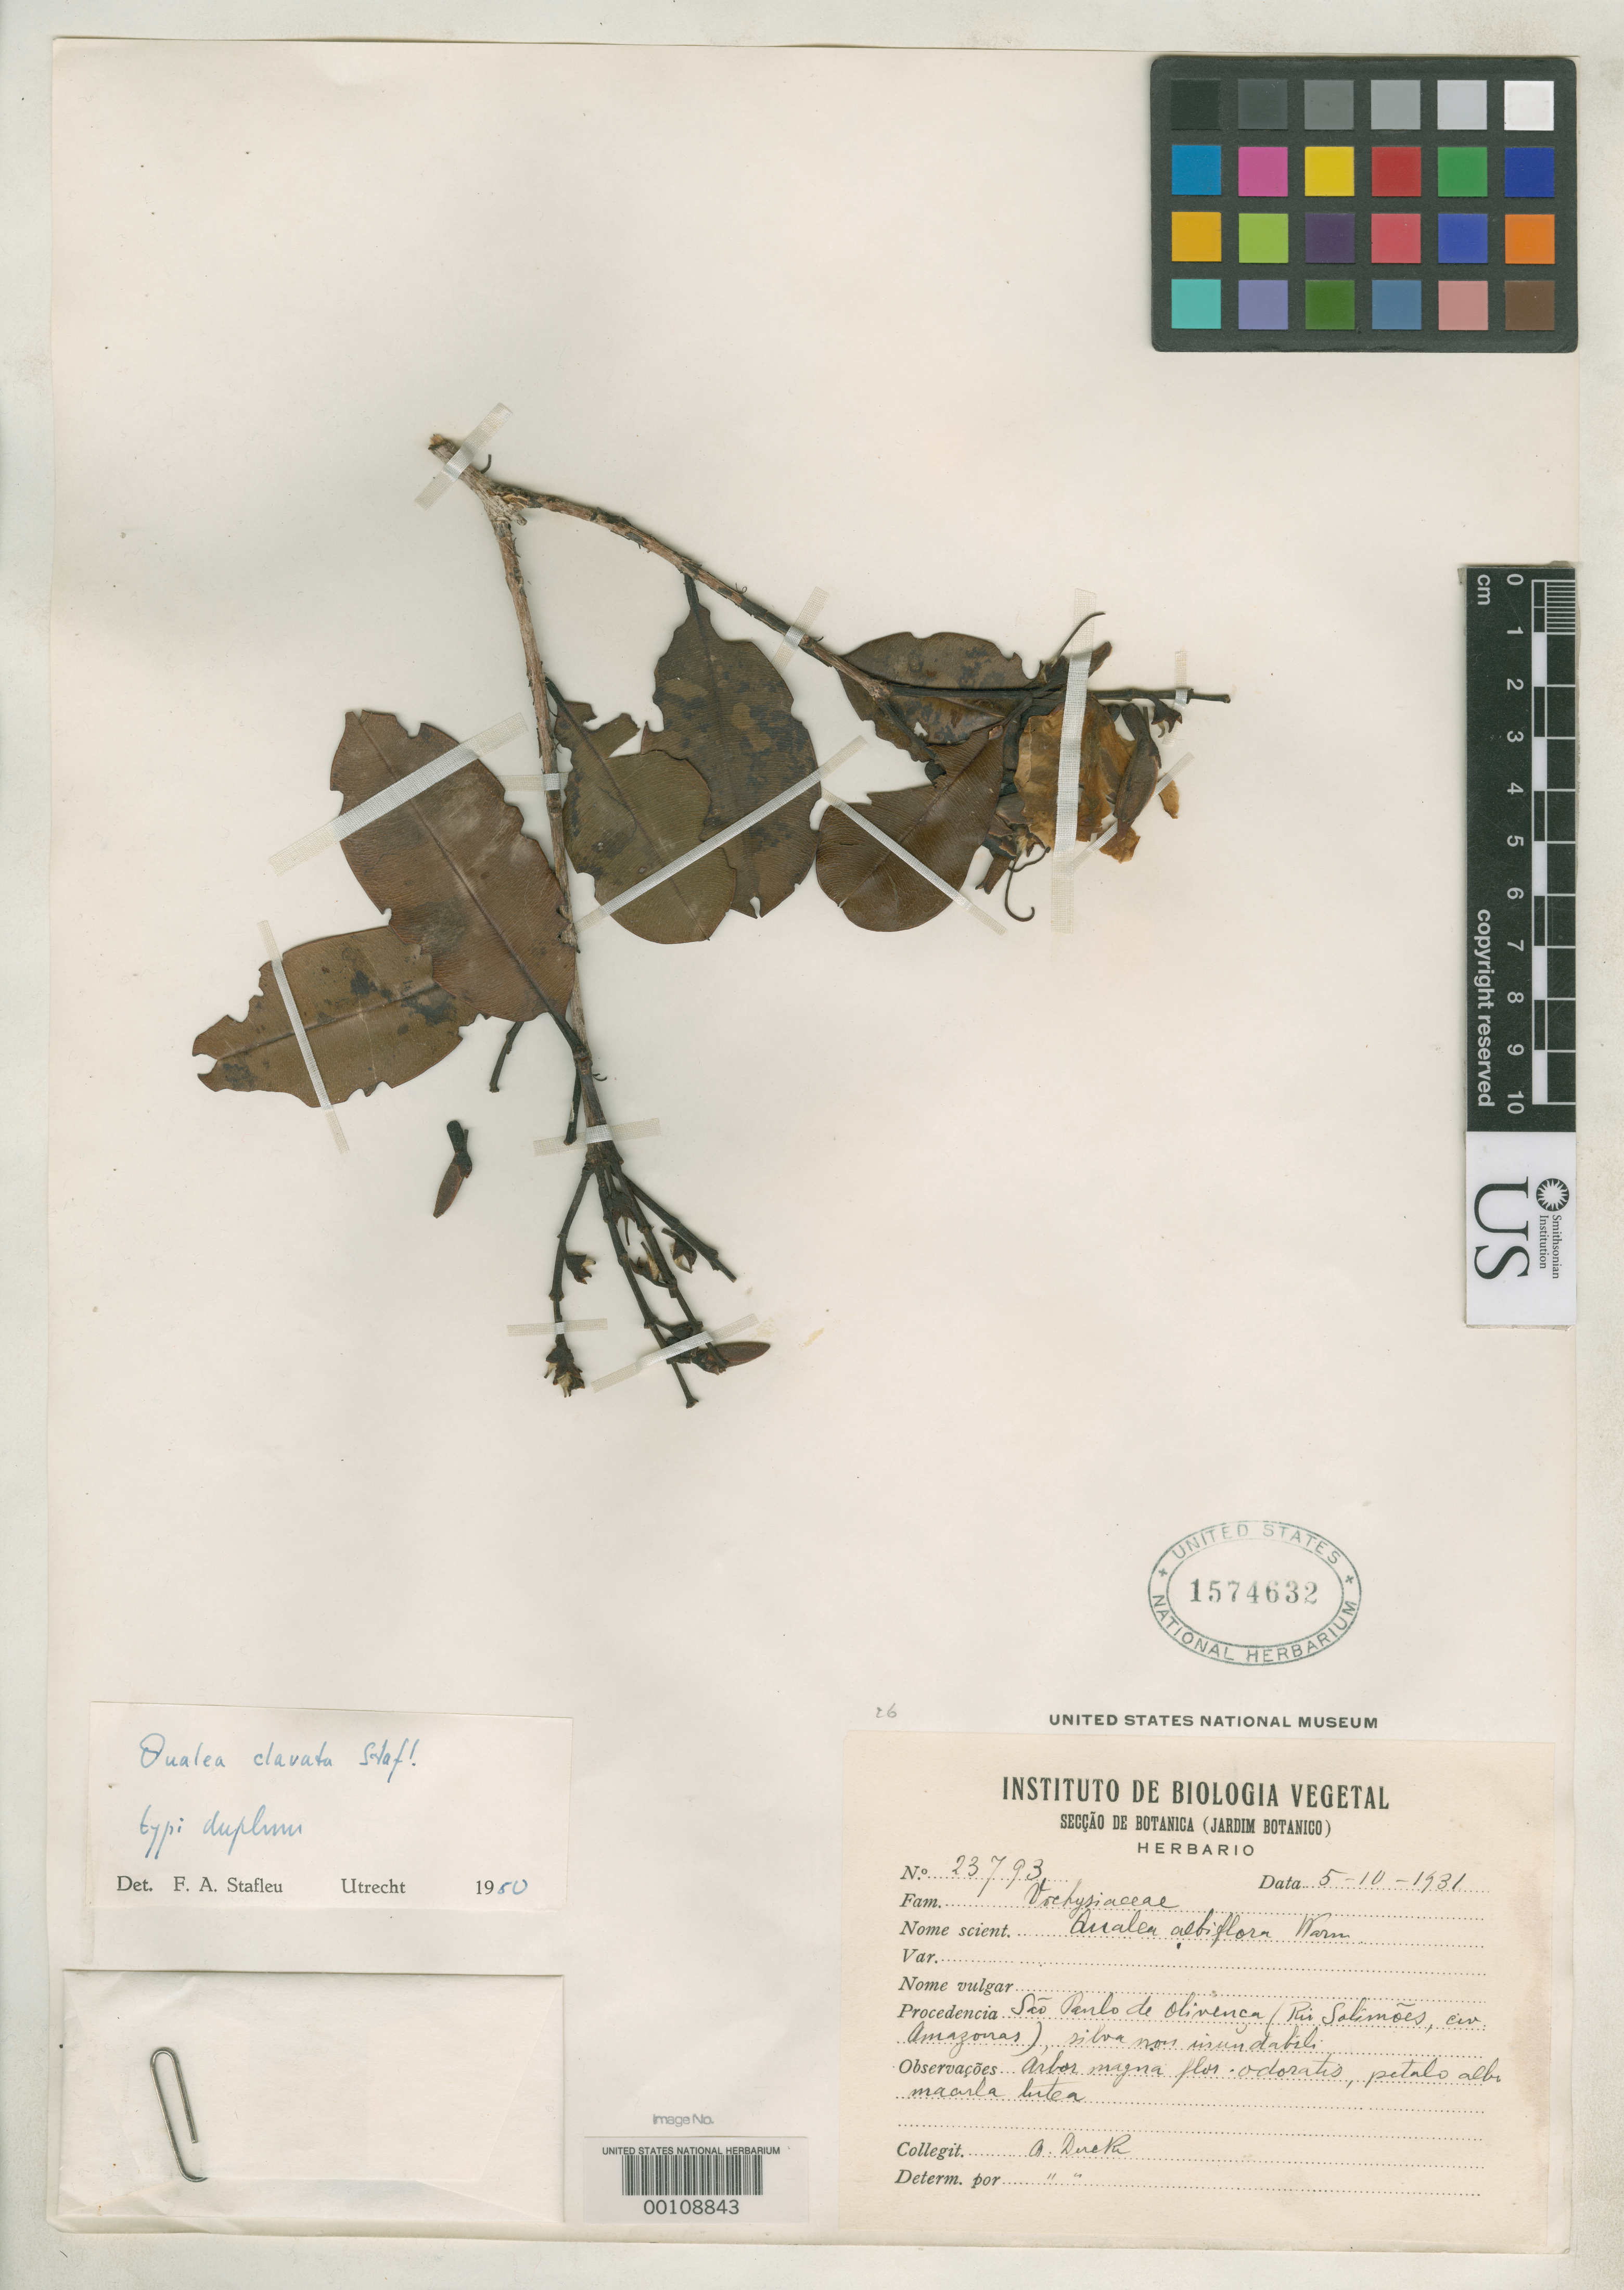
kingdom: Plantae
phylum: Tracheophyta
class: Magnoliopsida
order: Myrtales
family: Vochysiaceae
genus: Qualea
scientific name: Qualea clavata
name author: Stafleu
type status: Isotype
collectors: A. Ducke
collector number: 23793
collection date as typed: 1931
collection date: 1931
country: Brazil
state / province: Amazonas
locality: San Paulo de Olivenca, Rio Salimoes.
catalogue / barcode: US 1574632